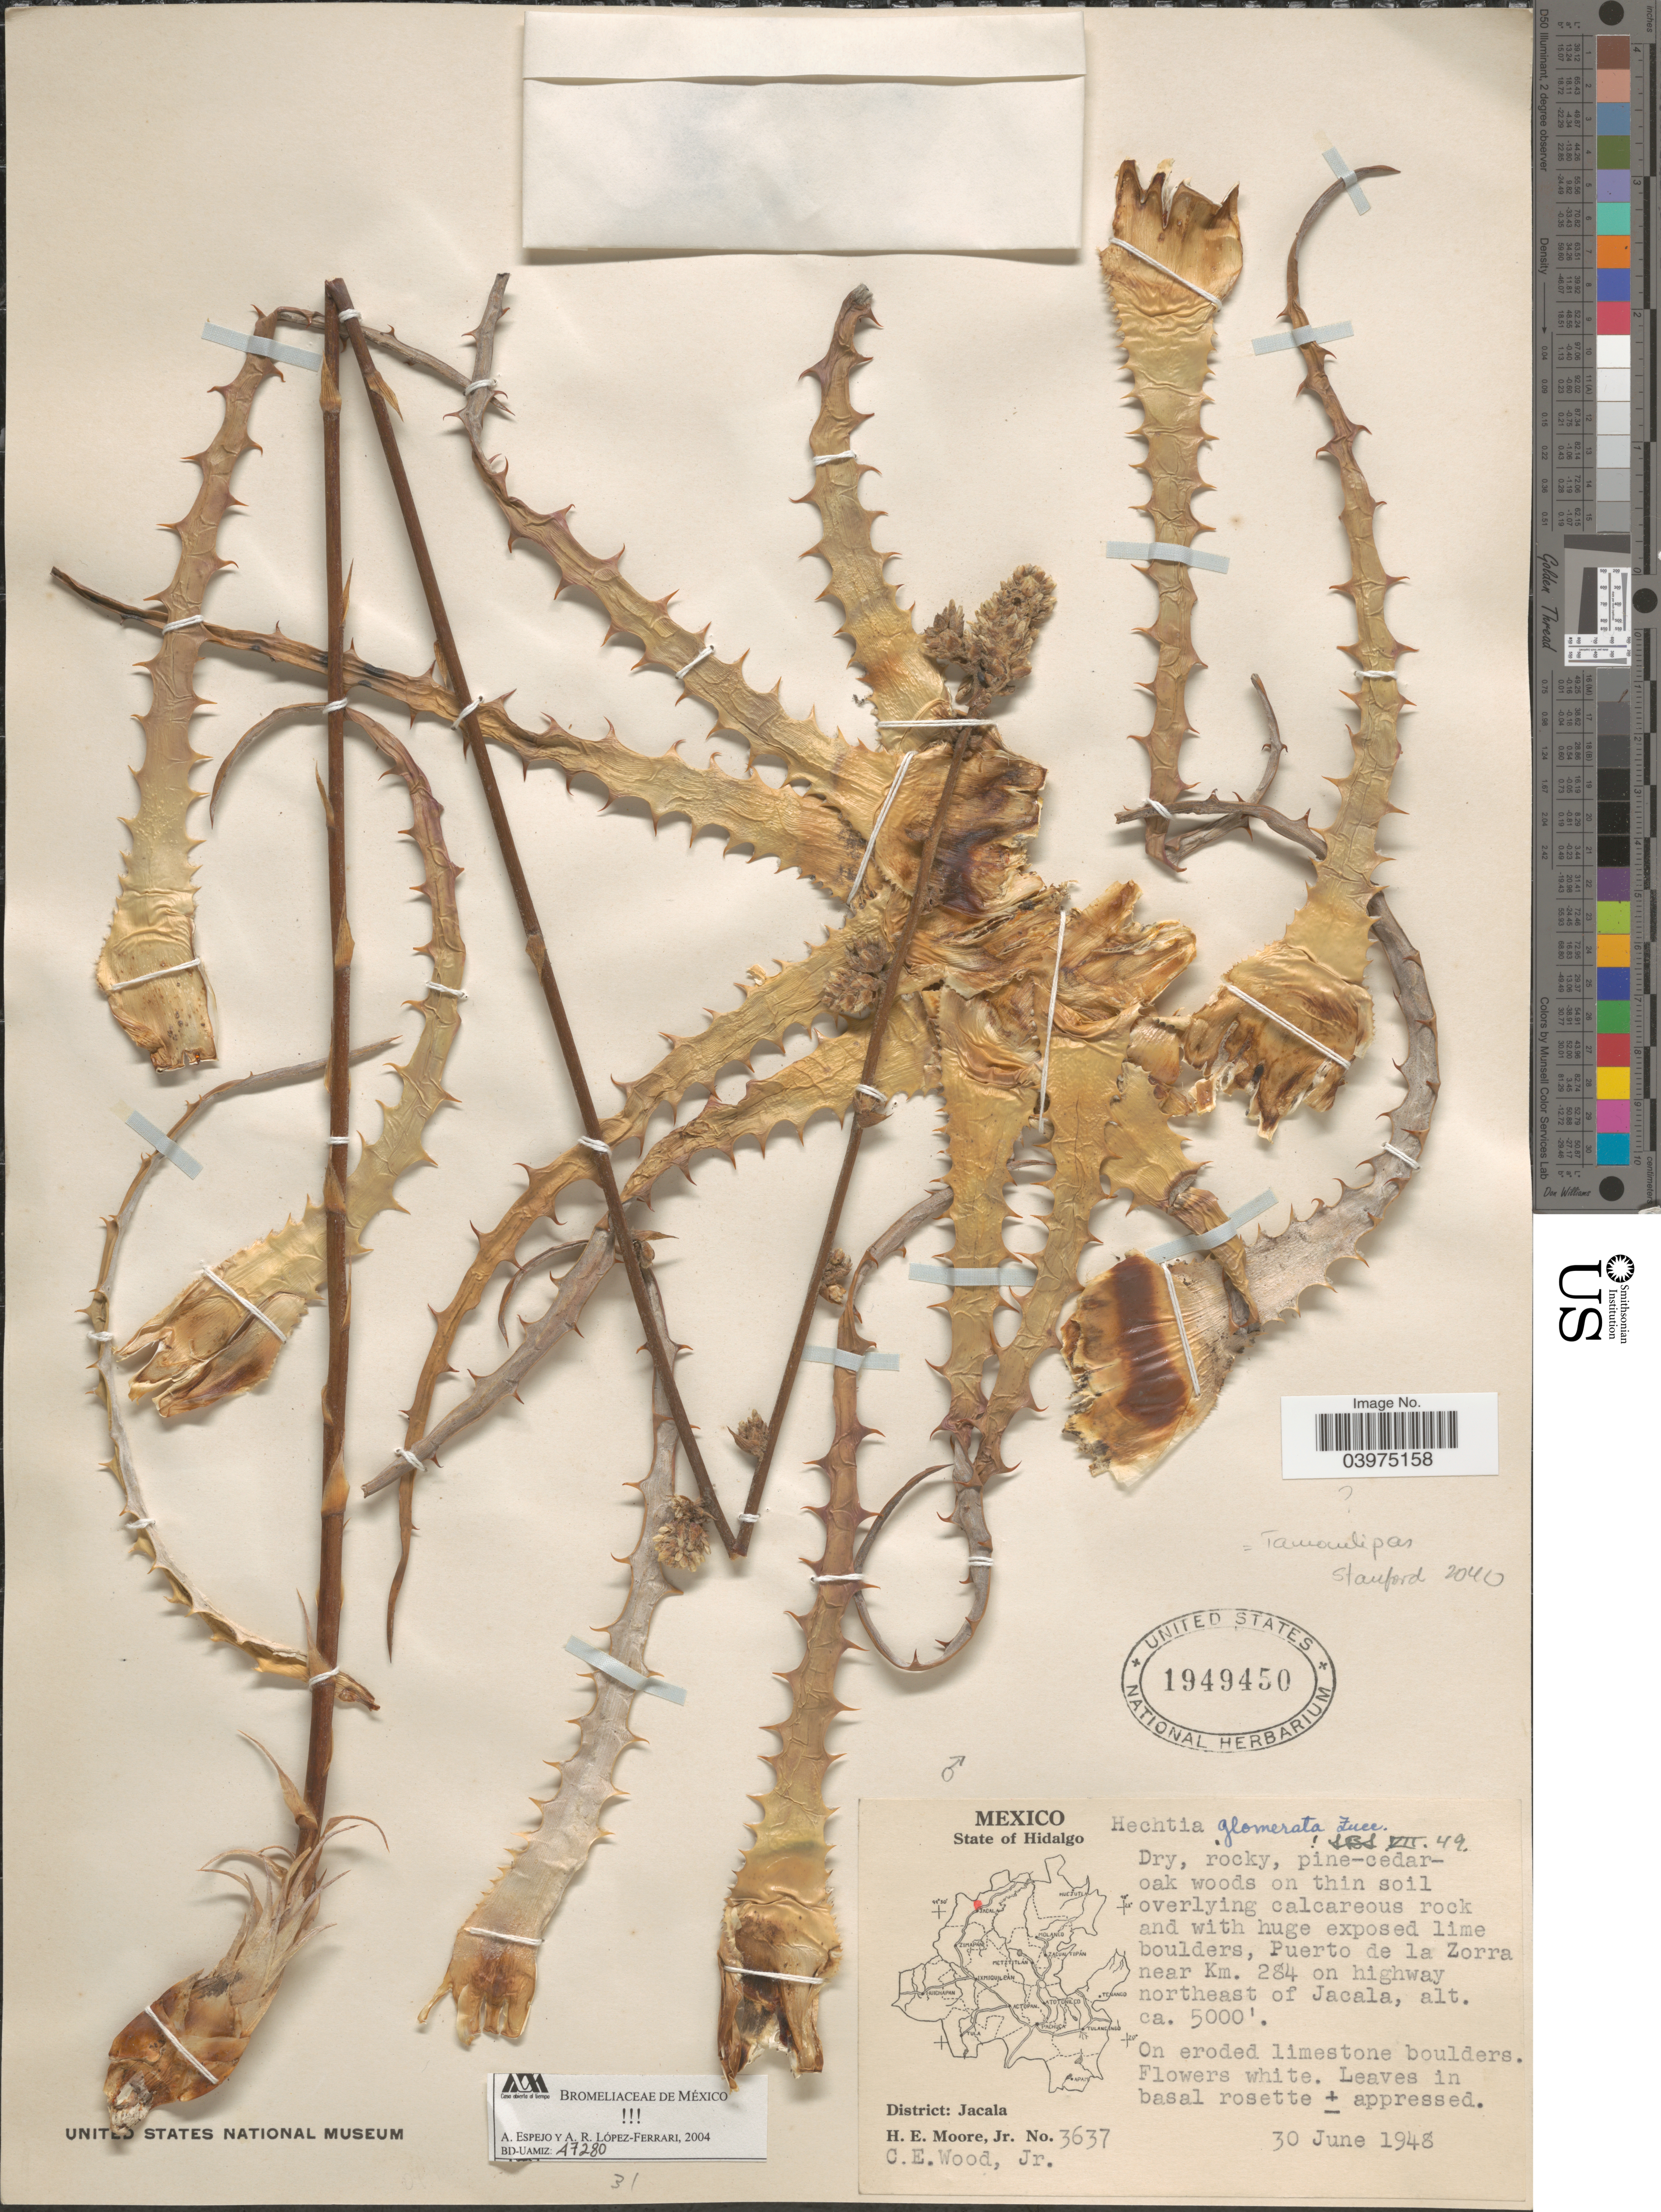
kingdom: Plantae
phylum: Tracheophyta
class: Liliopsida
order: Poales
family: Bromeliaceae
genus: Hechtia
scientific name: Hechtia glomerata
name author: Zucc.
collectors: H. Moore & C. Wood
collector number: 3637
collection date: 1948-06-30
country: Mexico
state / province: Hidalgo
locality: Puerto de la Zorra near Km. 284 on highway northeast of Jacala. District: Jacala.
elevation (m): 1524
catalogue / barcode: US 1949450